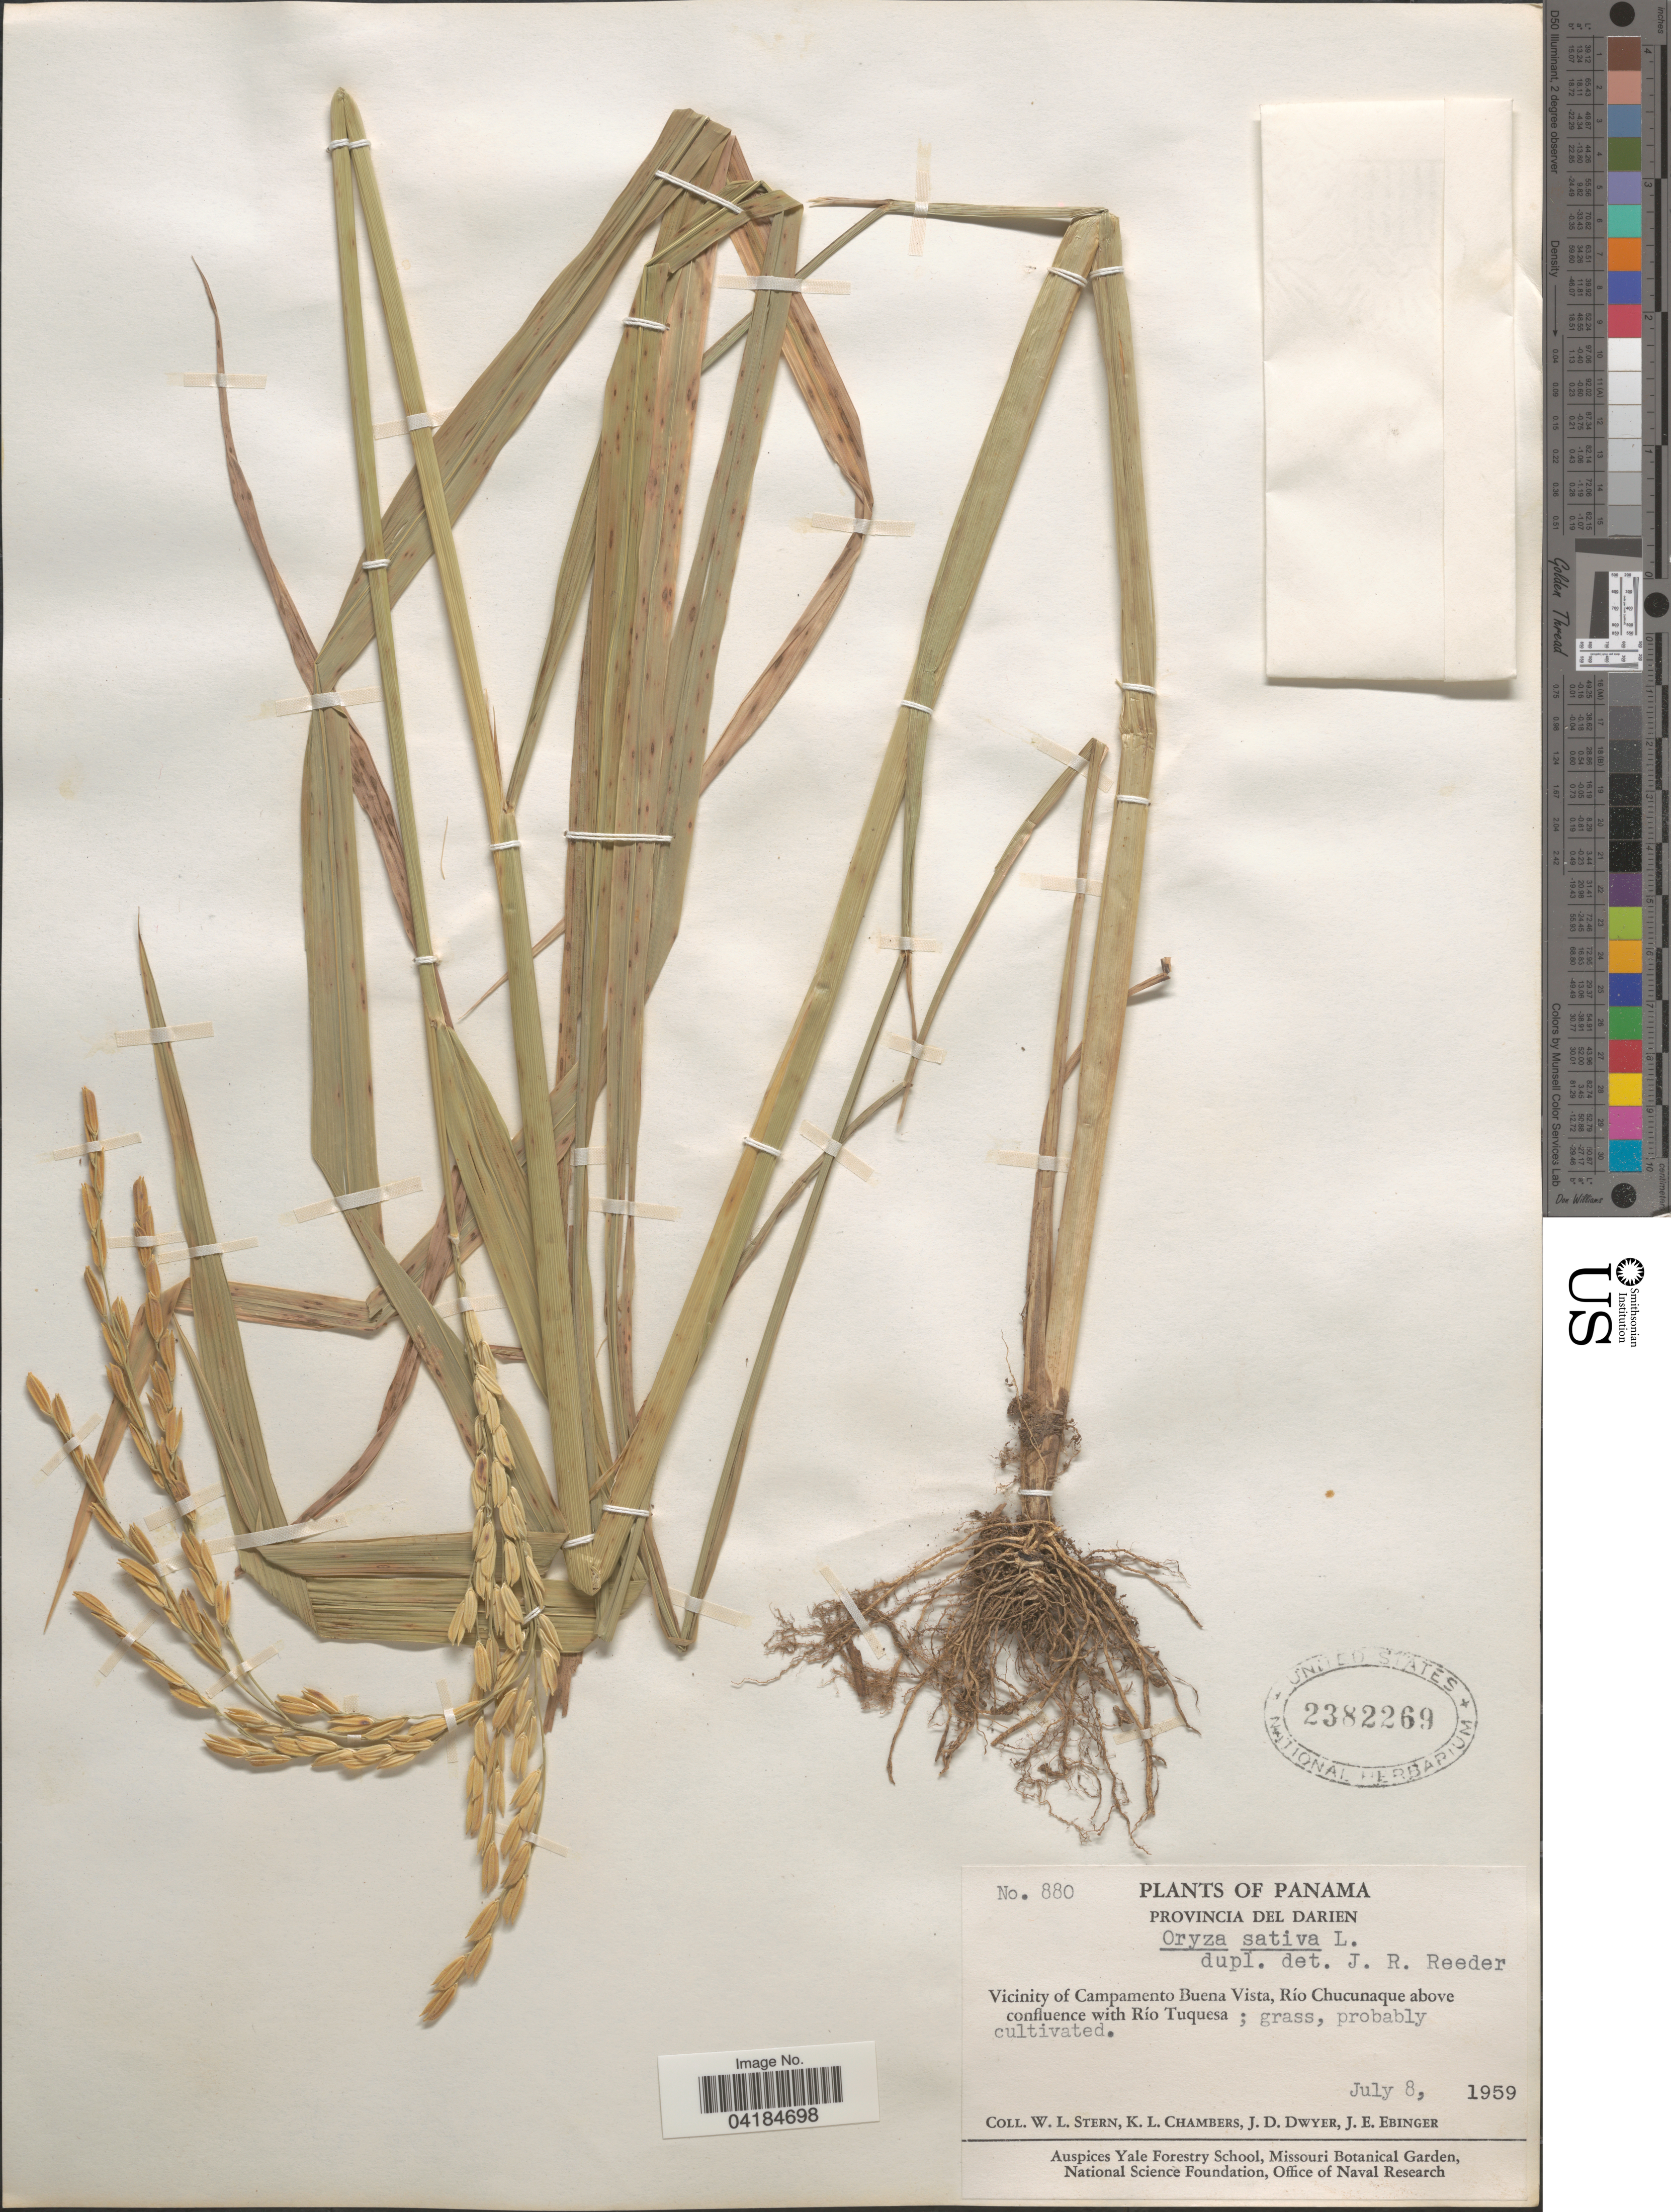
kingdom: Plantae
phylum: Tracheophyta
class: Liliopsida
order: Poales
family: Poaceae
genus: Oryza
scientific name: Oryza sativa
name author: L.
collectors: W. L. Stern, K. Chambers, J. D. Dwyer & J. Ebinger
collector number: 880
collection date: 1959-07-08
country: Panama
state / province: Darien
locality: Vicinity of Campamento Buena Vista, Río Chucunaque above confluence with Río Tuquesa.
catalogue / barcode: US 2382269